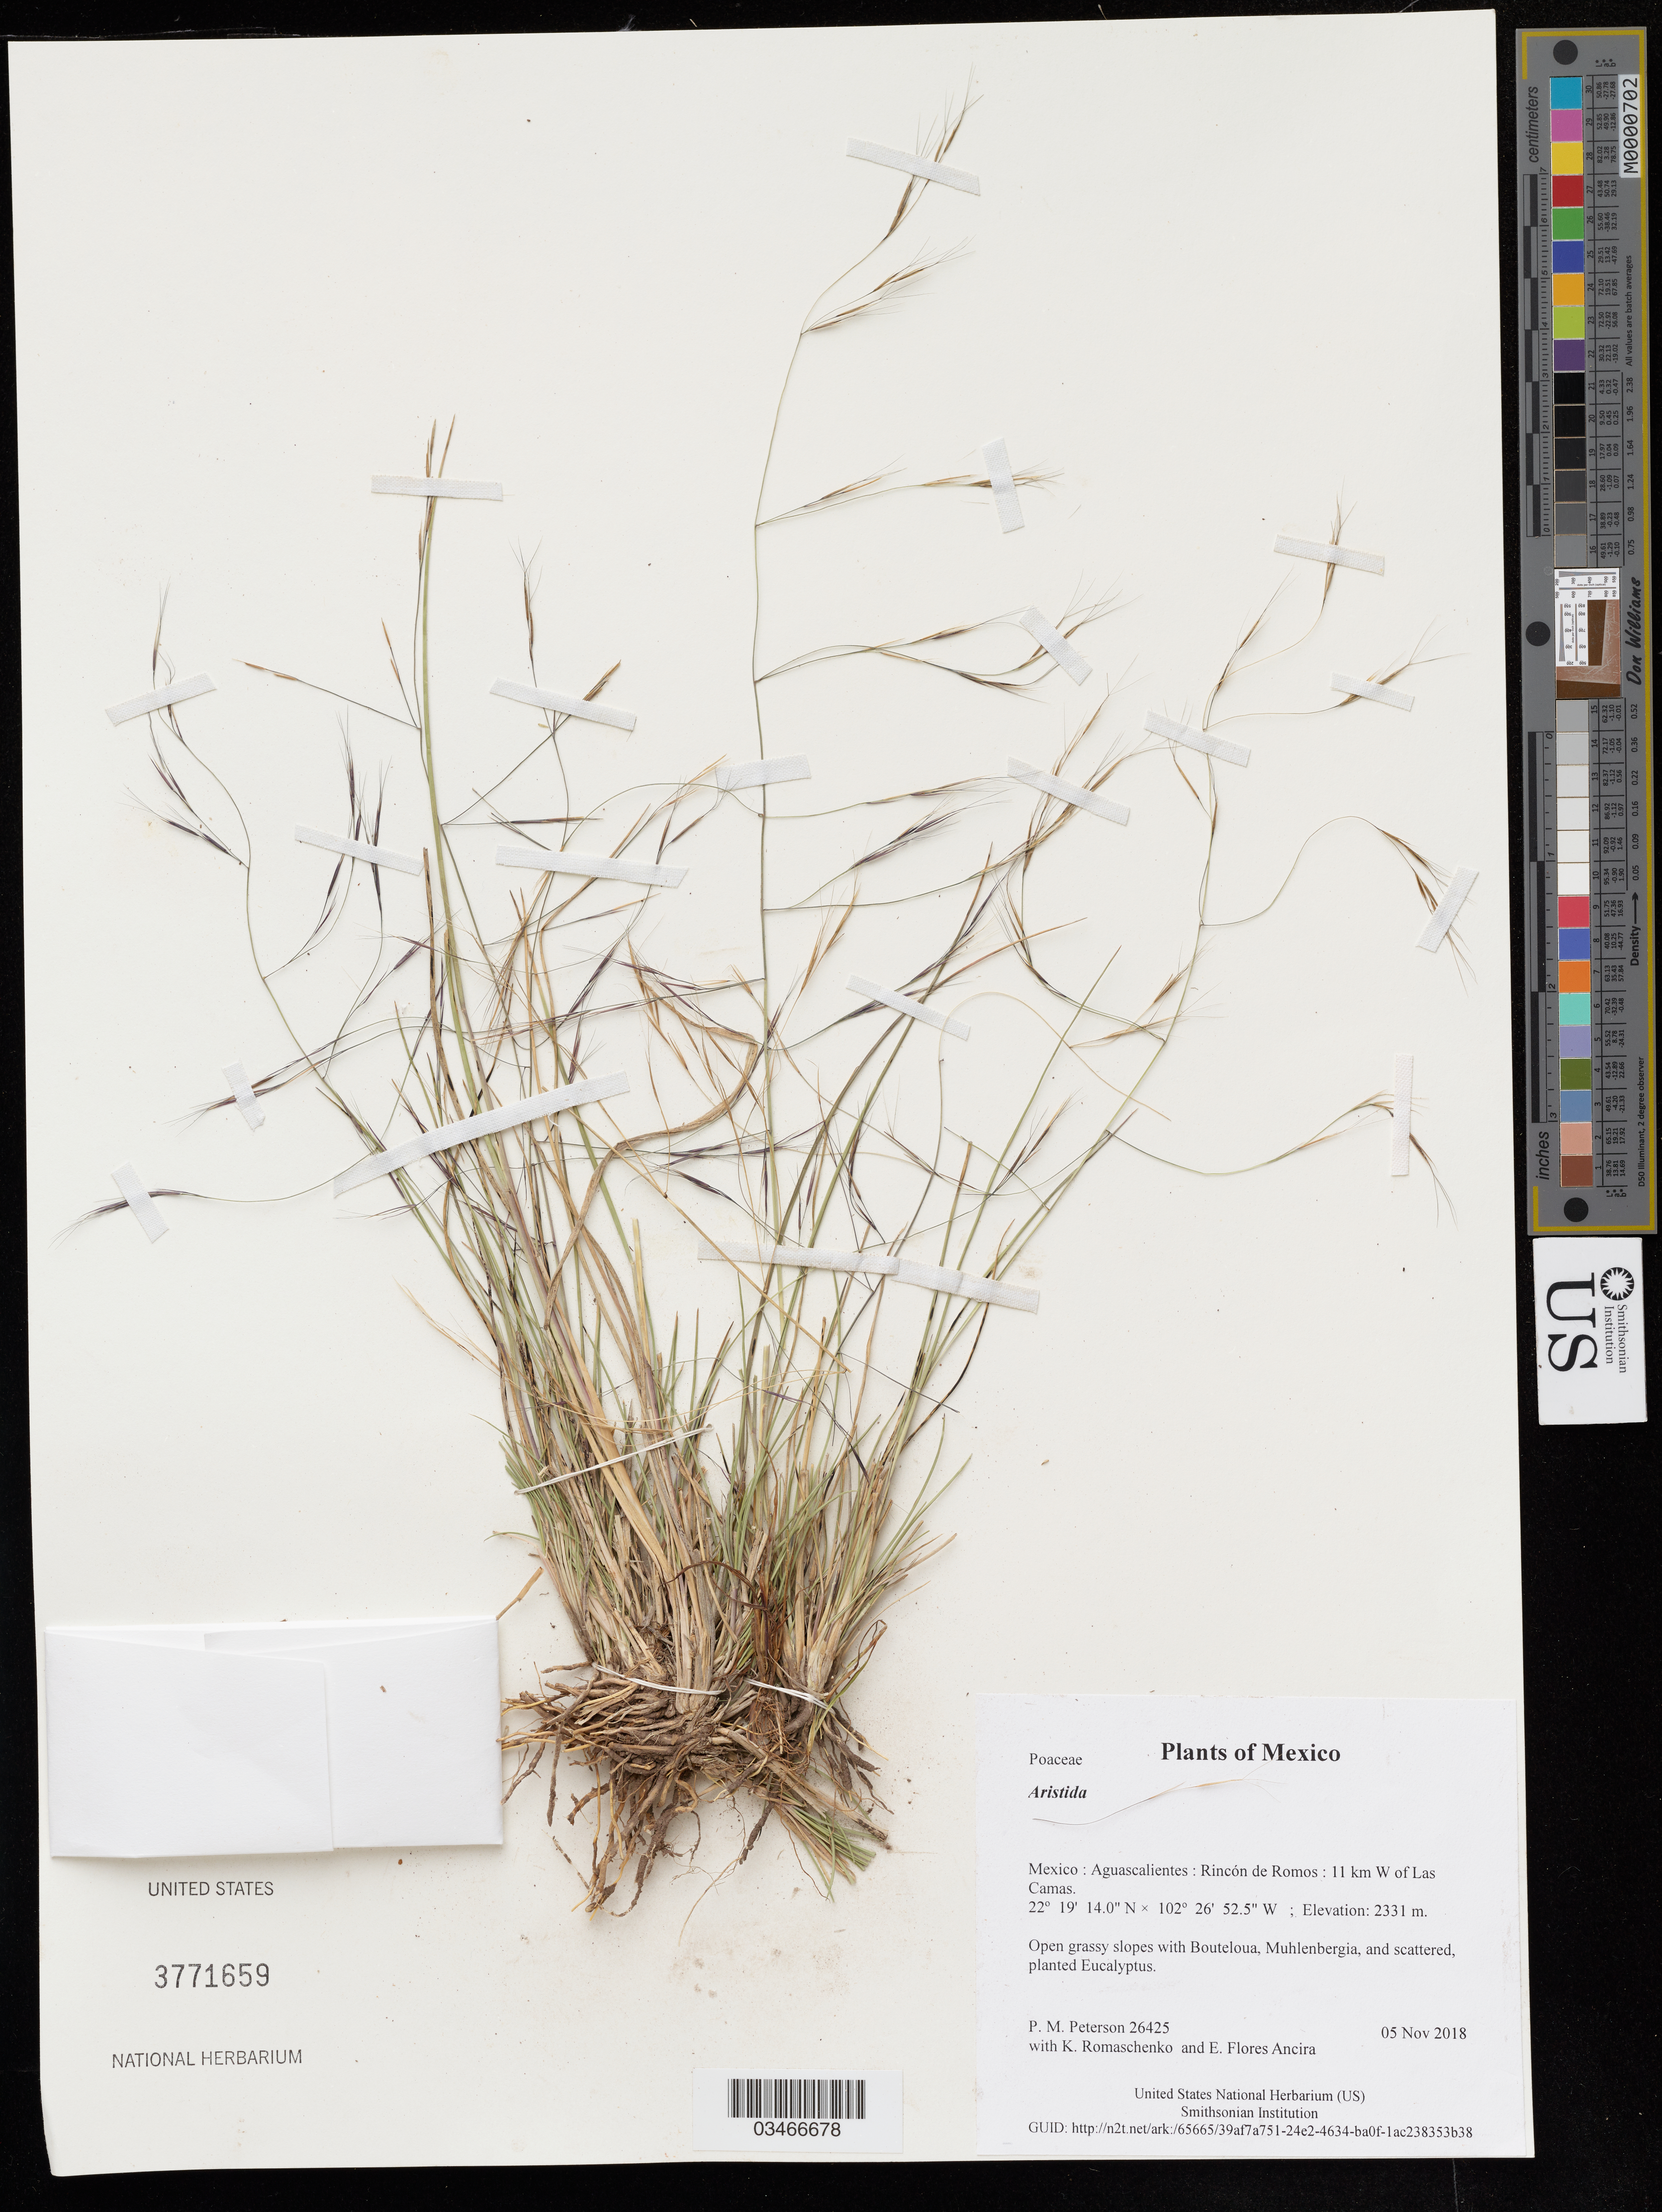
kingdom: Plantae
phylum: Tracheophyta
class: Liliopsida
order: Poales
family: Poaceae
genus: Aristida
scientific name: Aristida sp.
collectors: P. M. Peterson, K. Romaschenko & E. Flores Ancira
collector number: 26425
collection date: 2018-11-05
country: Mexico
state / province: Aguascalientes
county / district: Rincón de Romos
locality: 11 km W of Las Camas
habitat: Open grassy slopes with Bouteloua, Muhlenbergia, and scattered, planted Eucalyptus.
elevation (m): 2331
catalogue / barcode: US 3771659